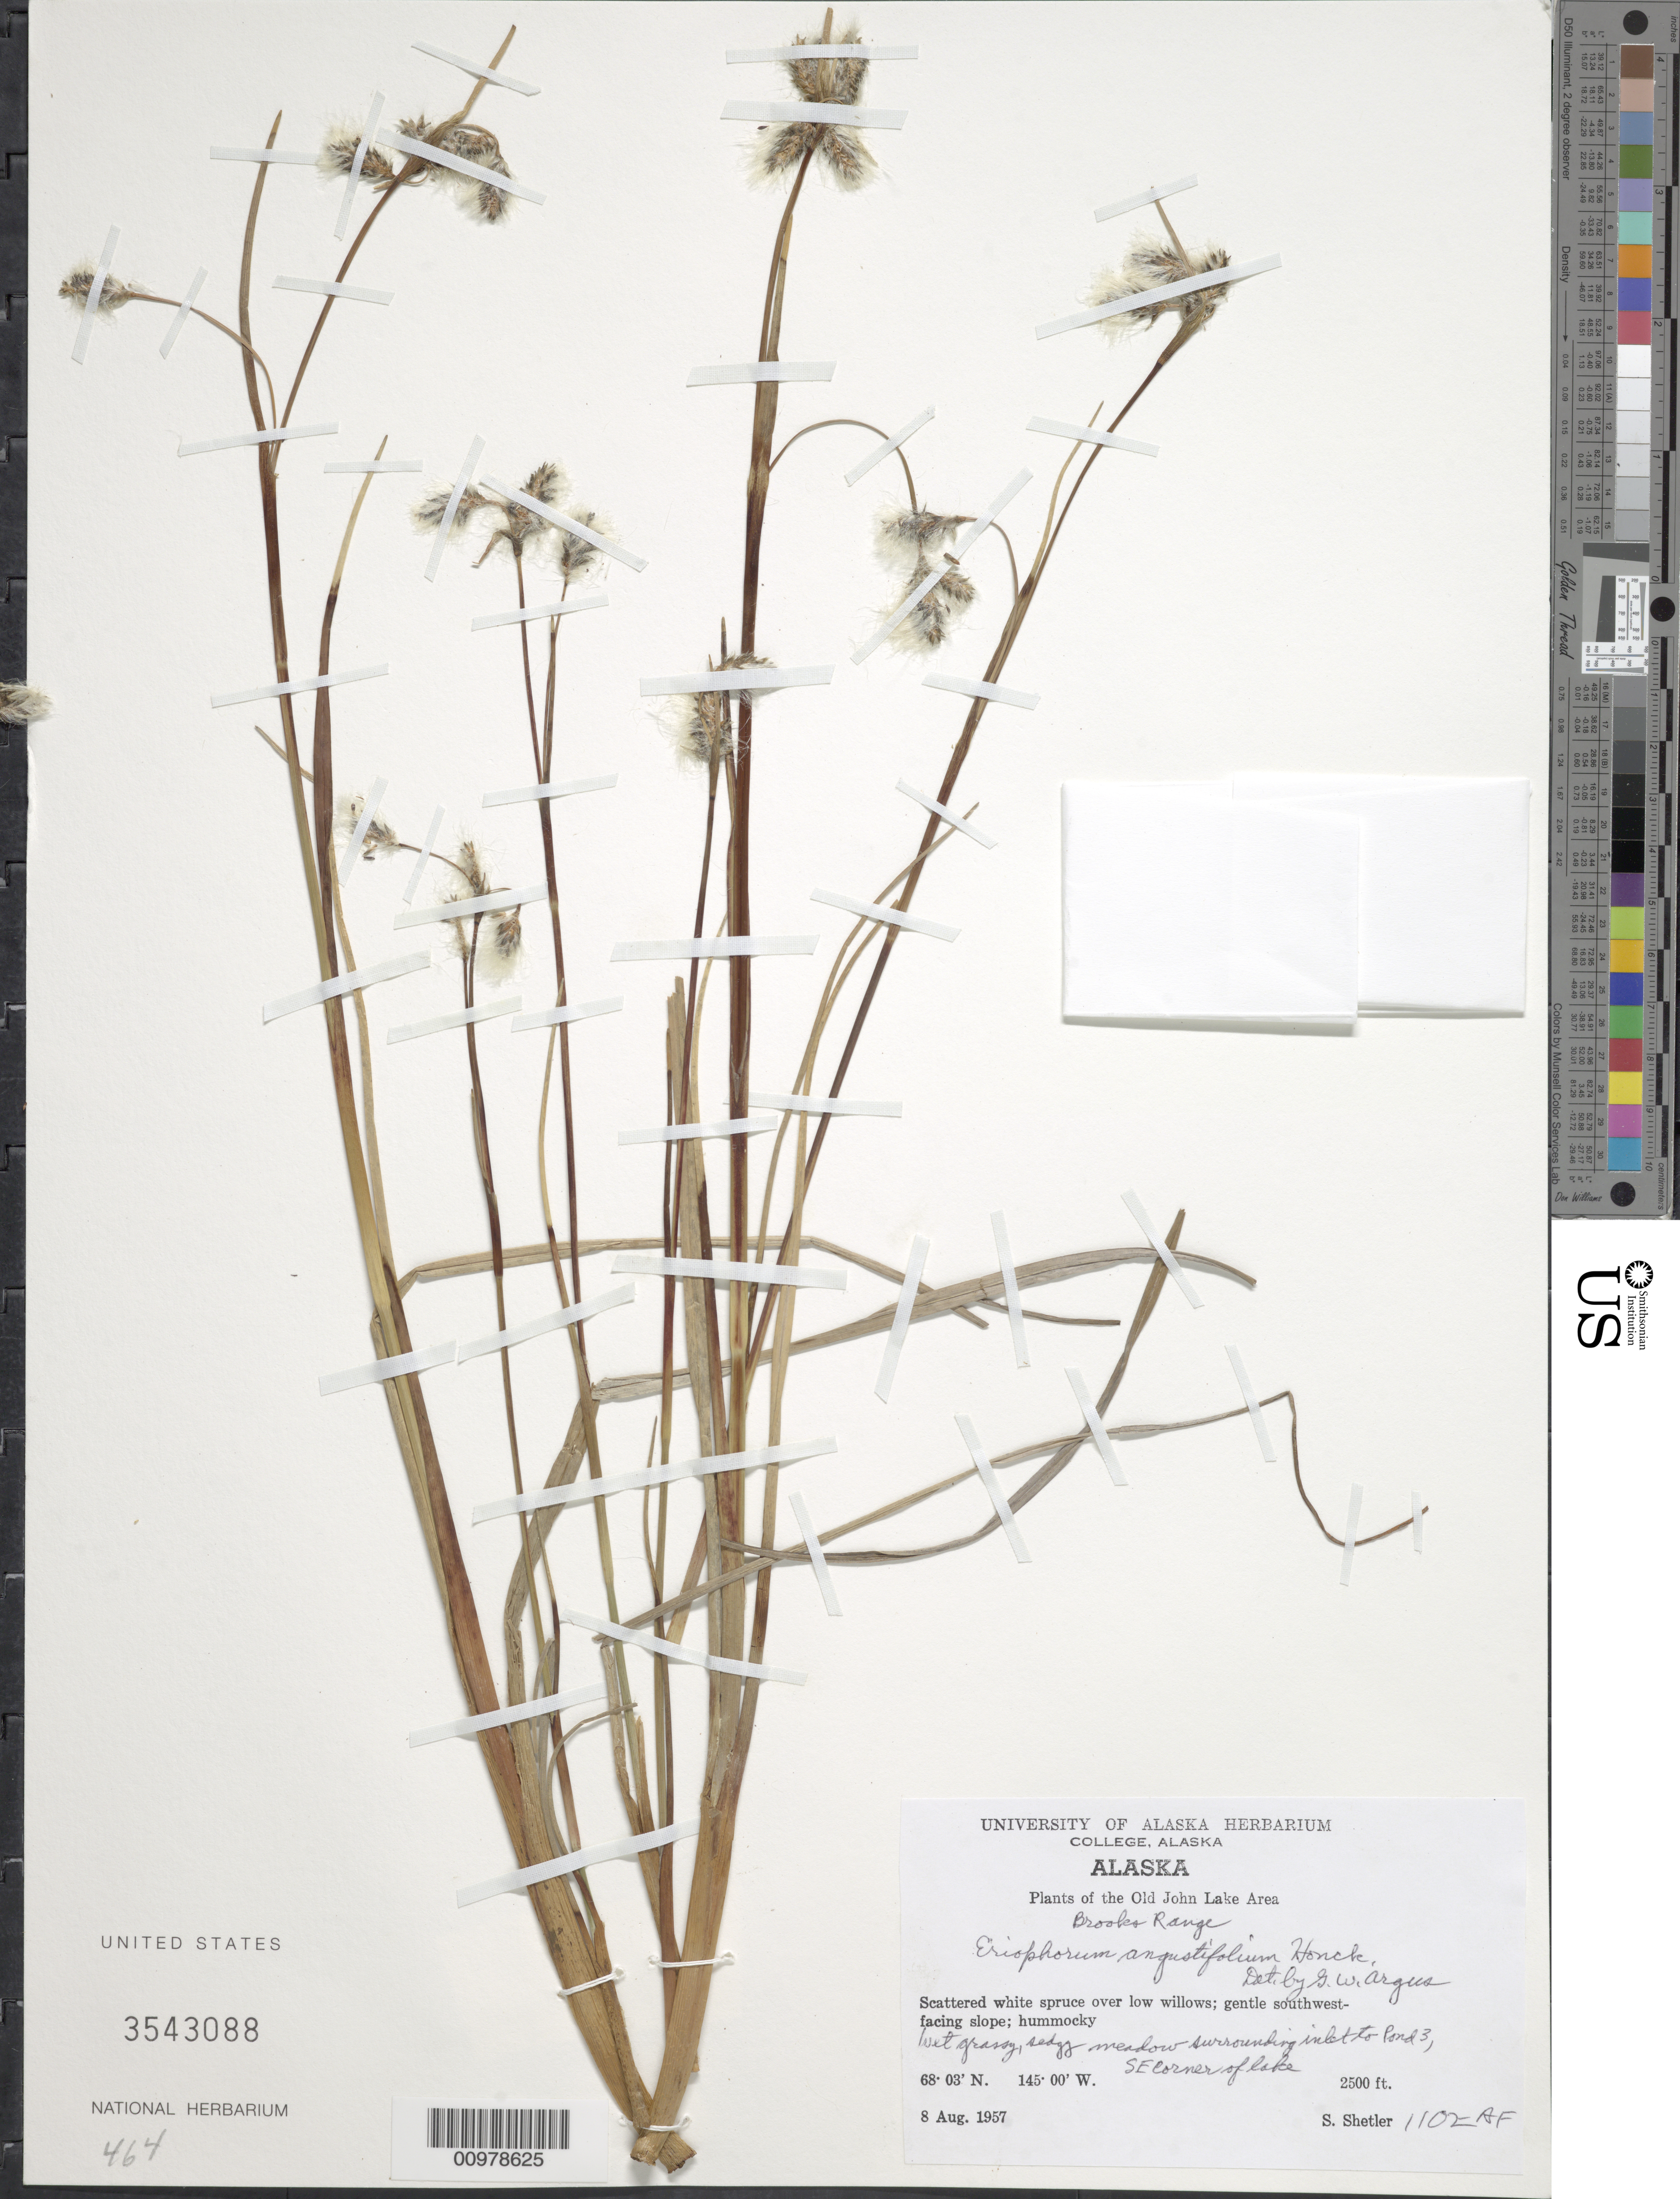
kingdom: Plantae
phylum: Tracheophyta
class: Liliopsida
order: Poales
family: Cyperaceae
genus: Eriophorum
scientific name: Eriophorum angustifolium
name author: Honck.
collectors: S. Shetler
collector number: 1102-AF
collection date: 1957-08-08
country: United States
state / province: Alaska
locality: Old John Lake Area, Inlet to Pond 3 SE Corner of lake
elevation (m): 762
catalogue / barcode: US 3543088